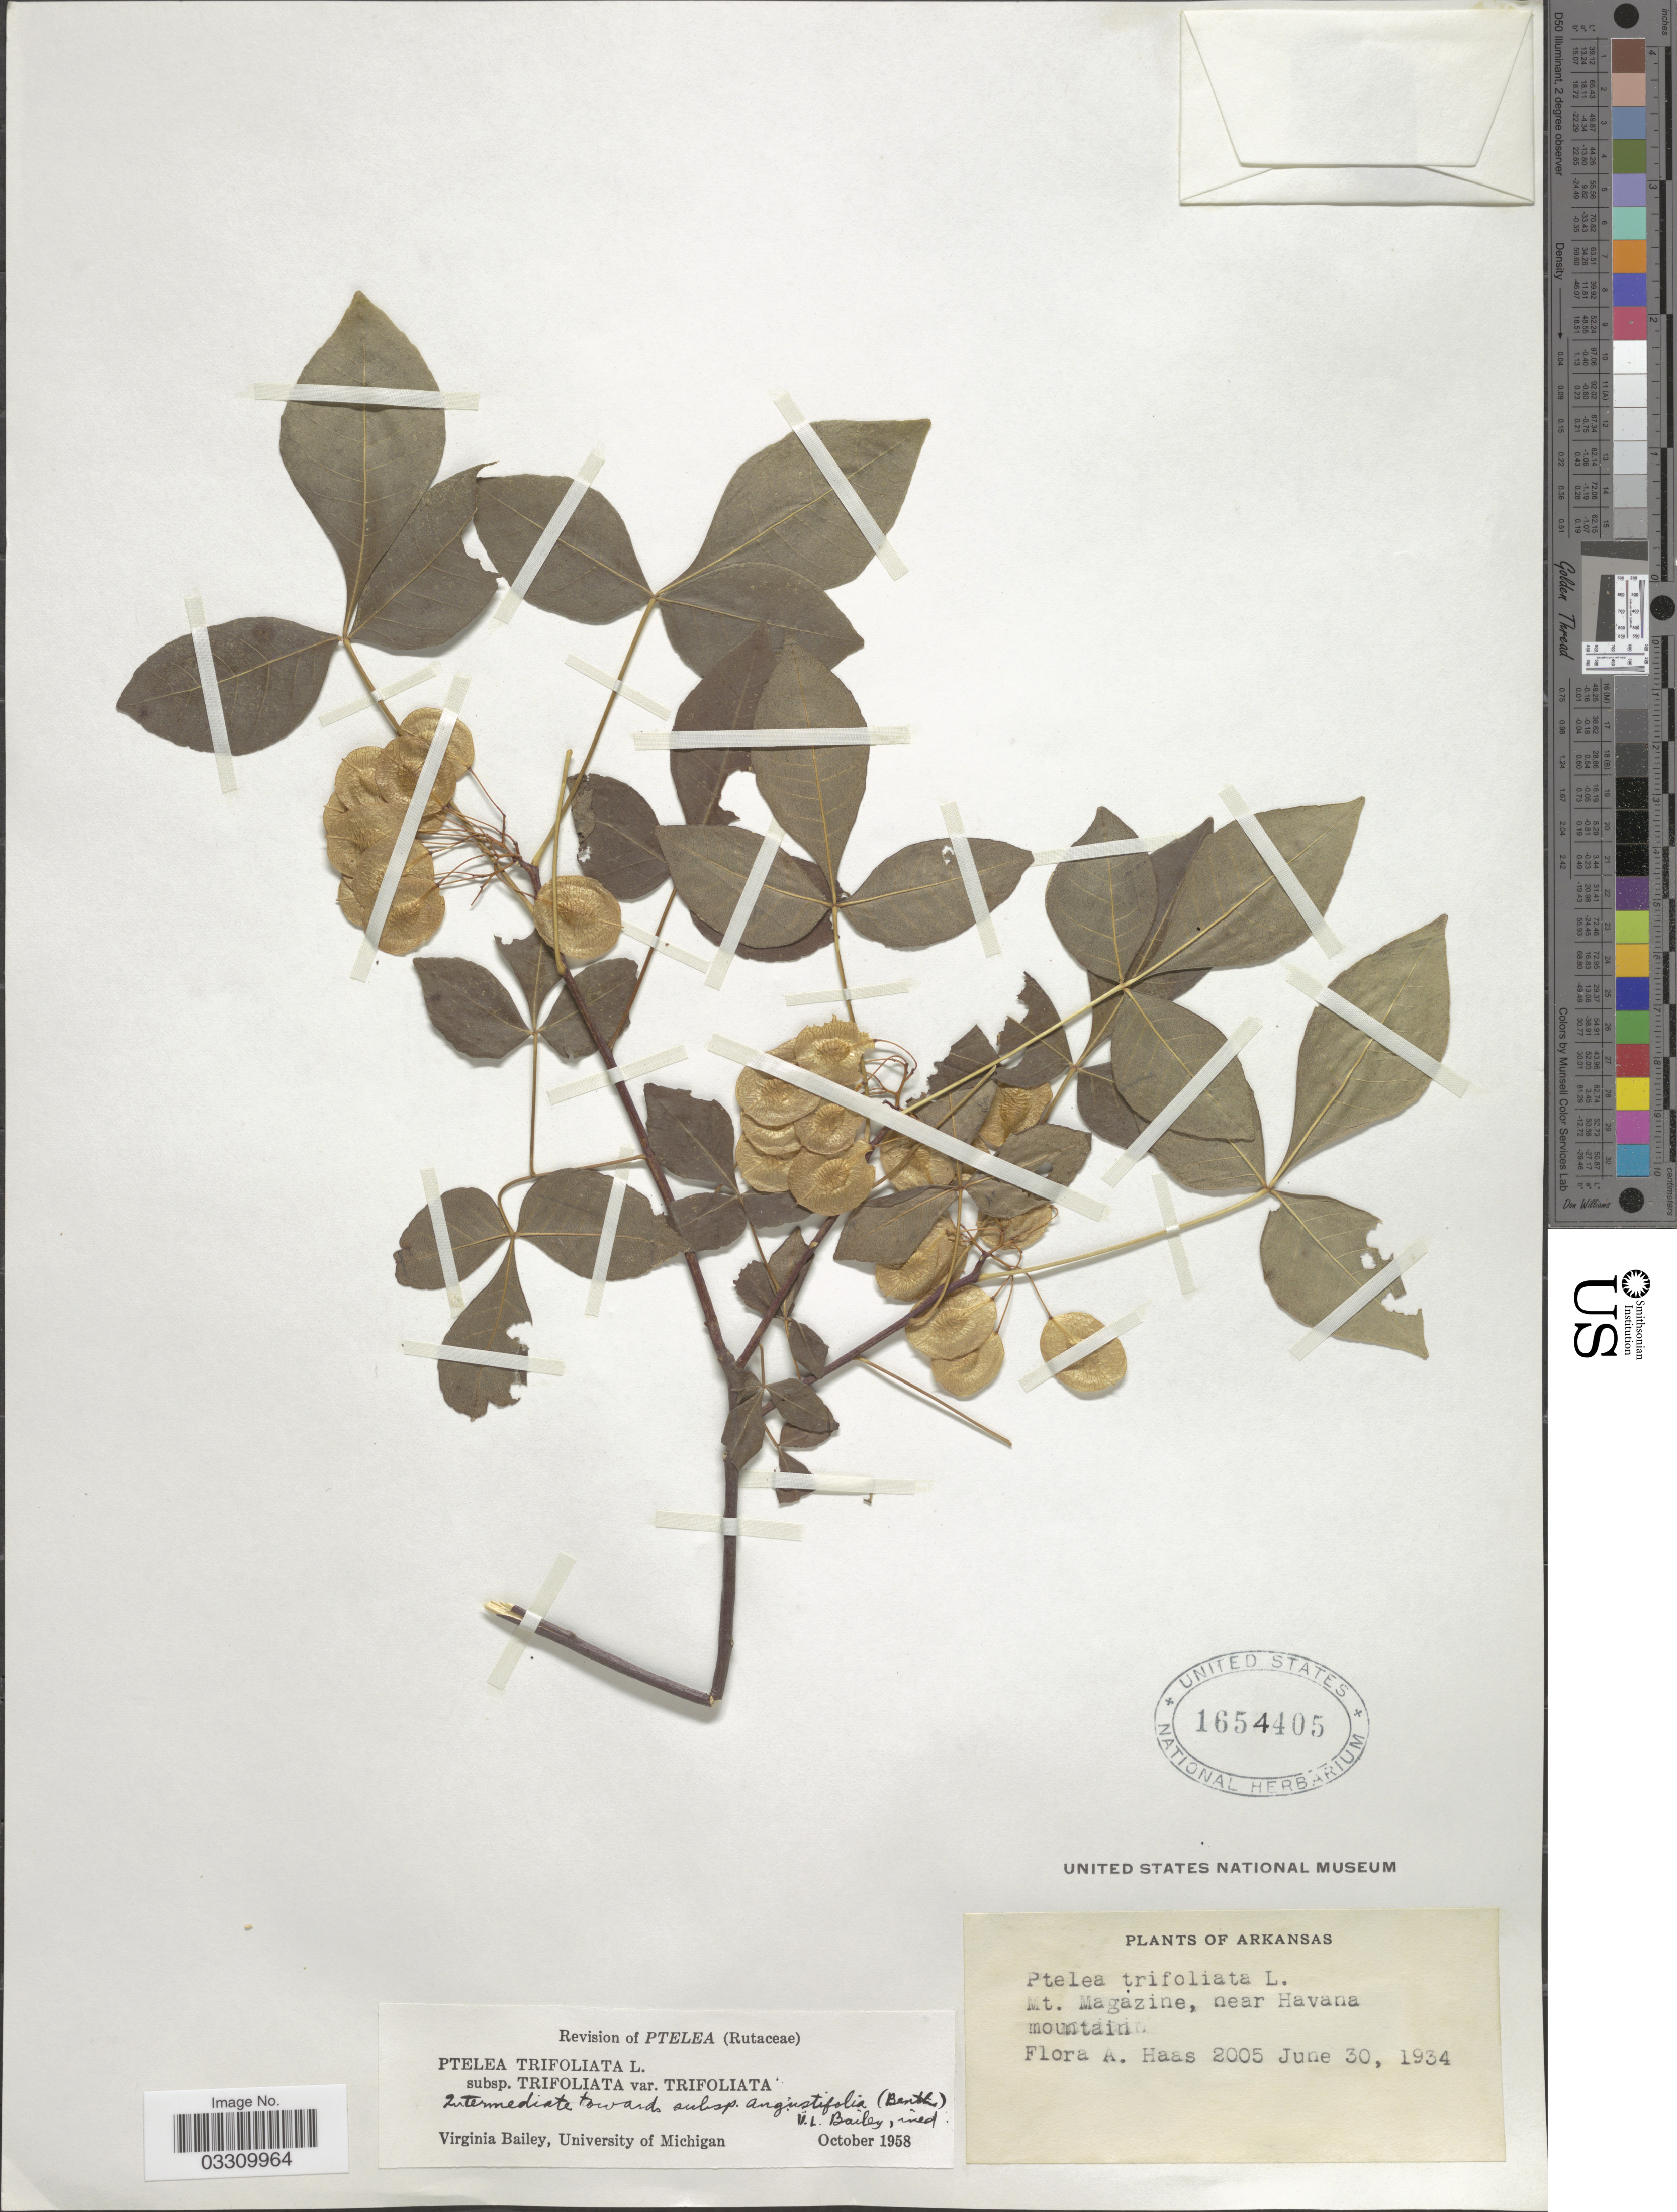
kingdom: Plantae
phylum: Tracheophyta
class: Magnoliopsida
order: Sapindales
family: Rutaceae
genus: Ptelea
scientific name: Ptelea trifoliata var. trifoliata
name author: L.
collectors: F. A. Haas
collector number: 2005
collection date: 1934-06-30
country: United States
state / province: Arkansas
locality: Mt. Magazine, near Havana mountain.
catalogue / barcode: US 1654405